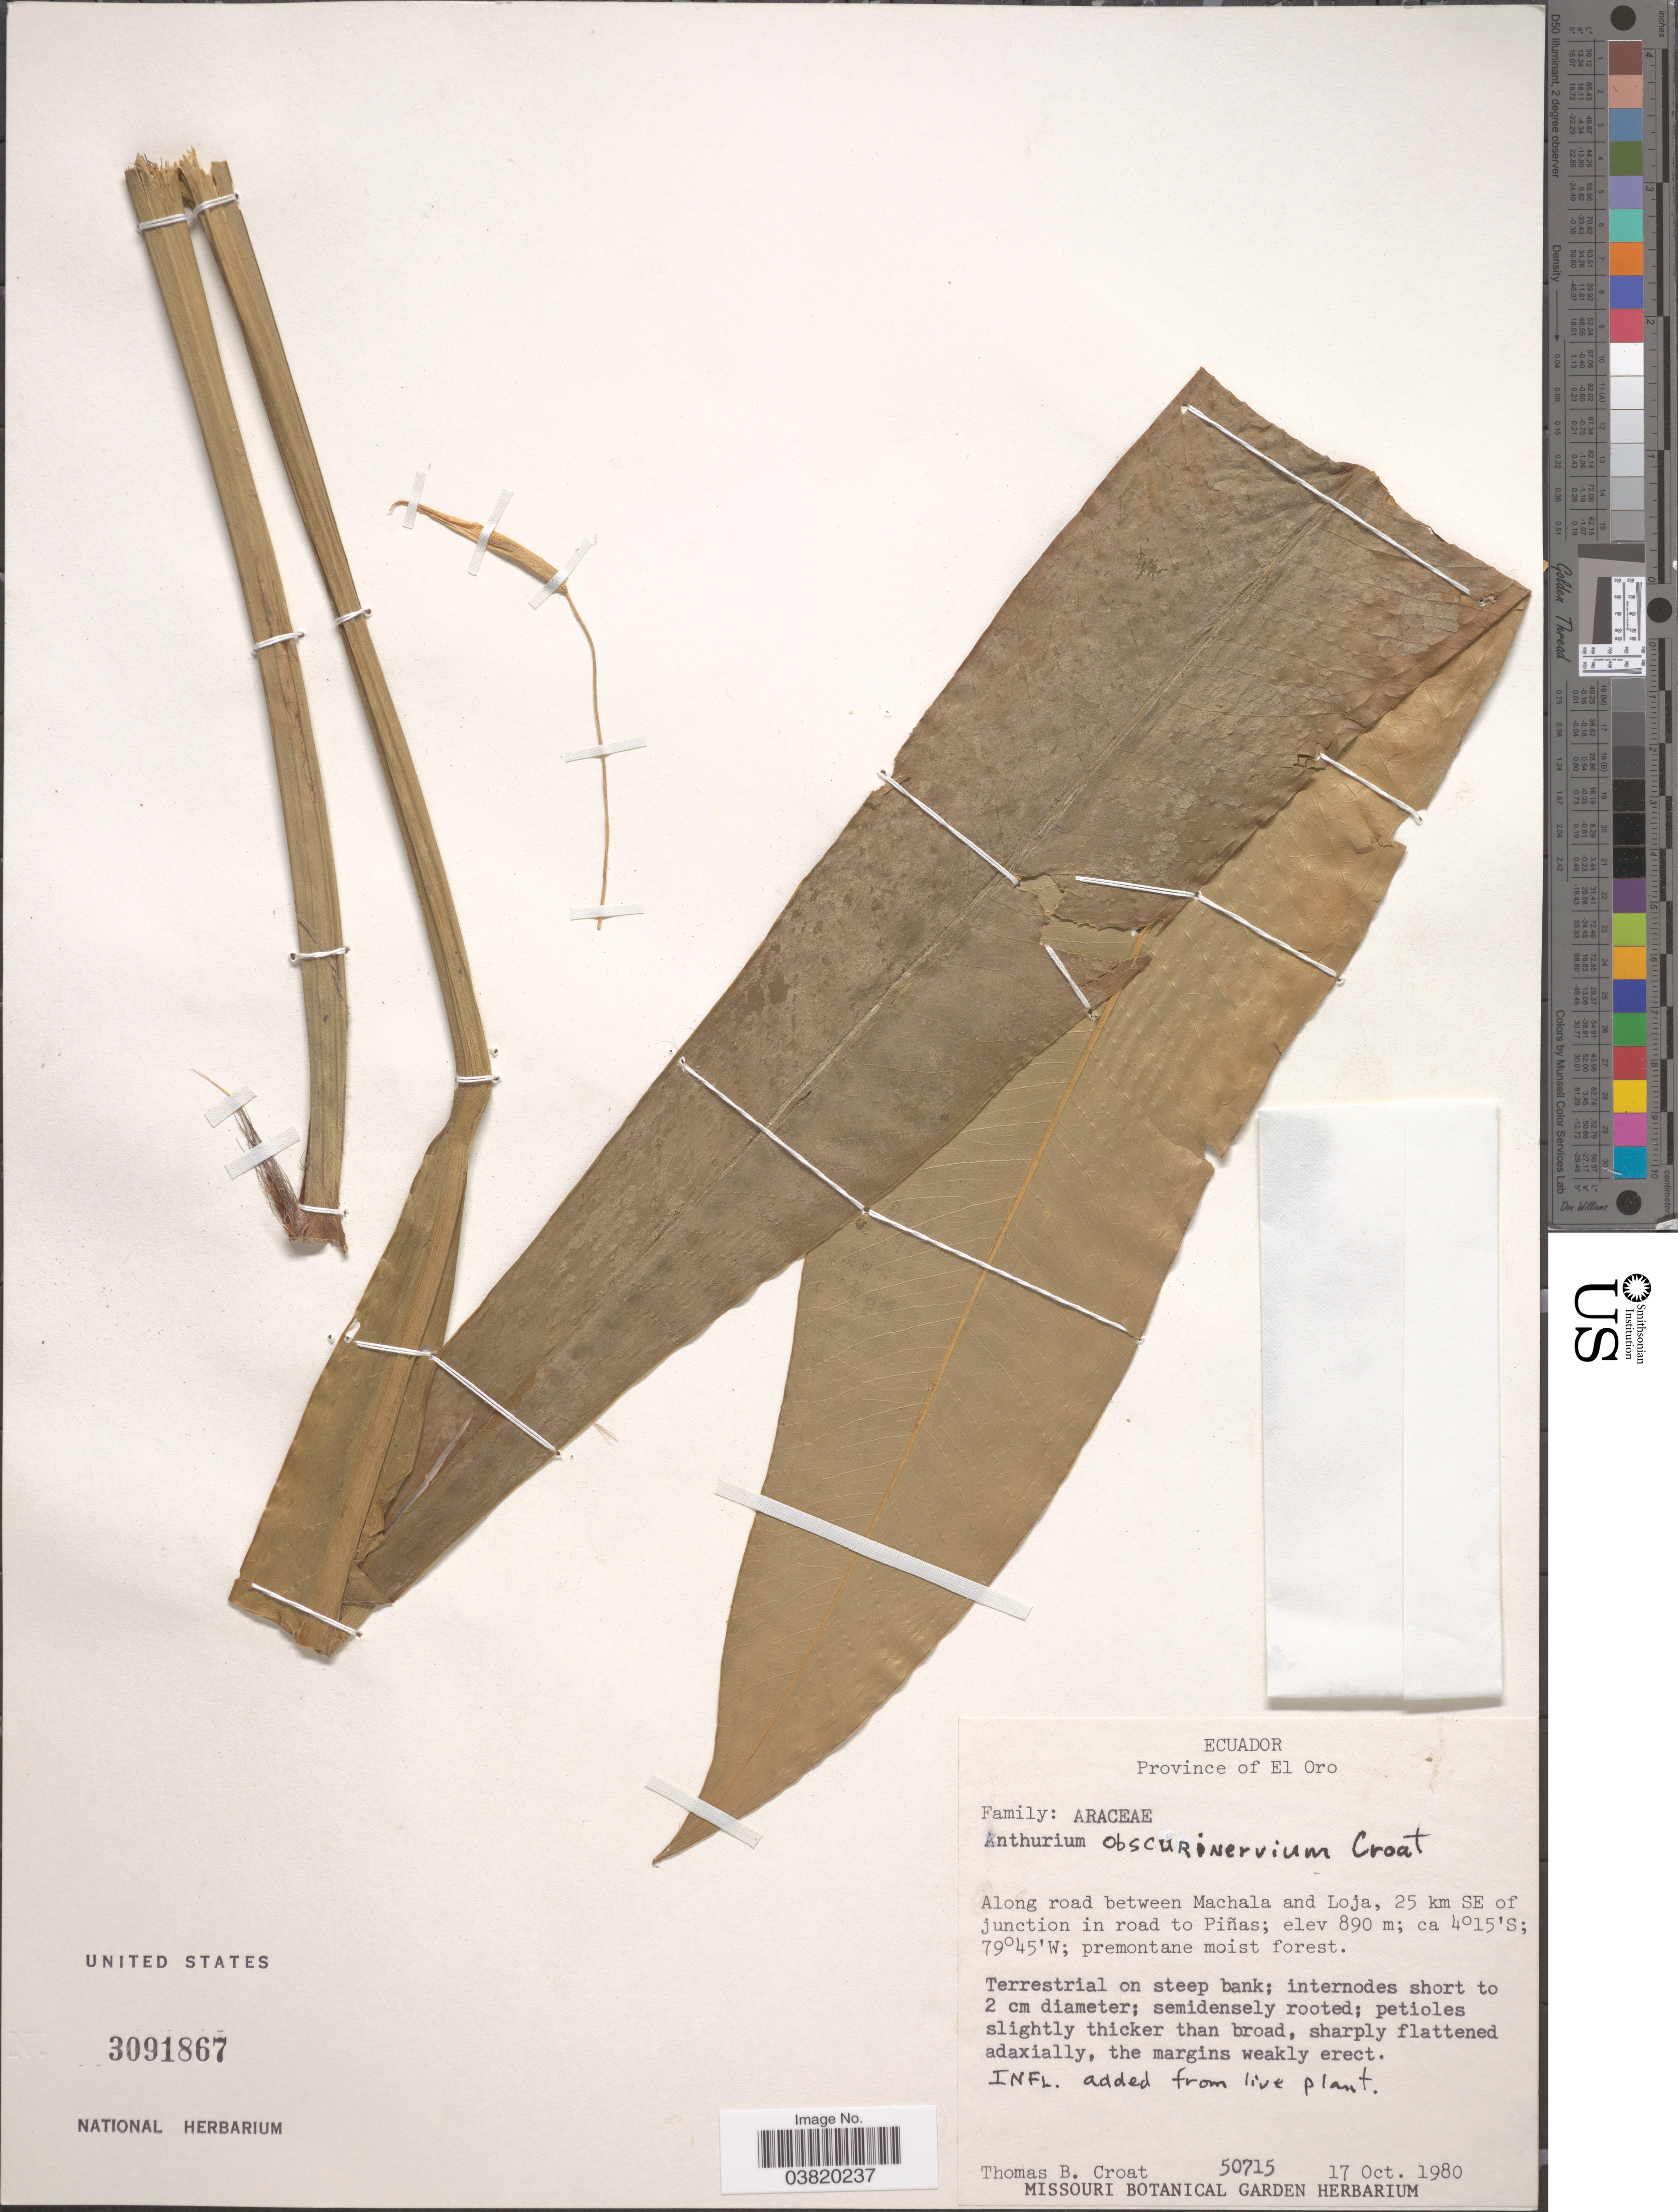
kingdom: Plantae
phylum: Tracheophyta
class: Liliopsida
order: Alismatales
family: Araceae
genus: Anthurium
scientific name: Anthurium obscurinervium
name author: Croat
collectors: T. B. Croat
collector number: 50715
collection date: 1980-10-17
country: Ecuador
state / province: El Oro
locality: Along road between Machala and Loja, 25 km SE of junction in road to Piñas.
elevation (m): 890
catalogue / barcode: US 3091867